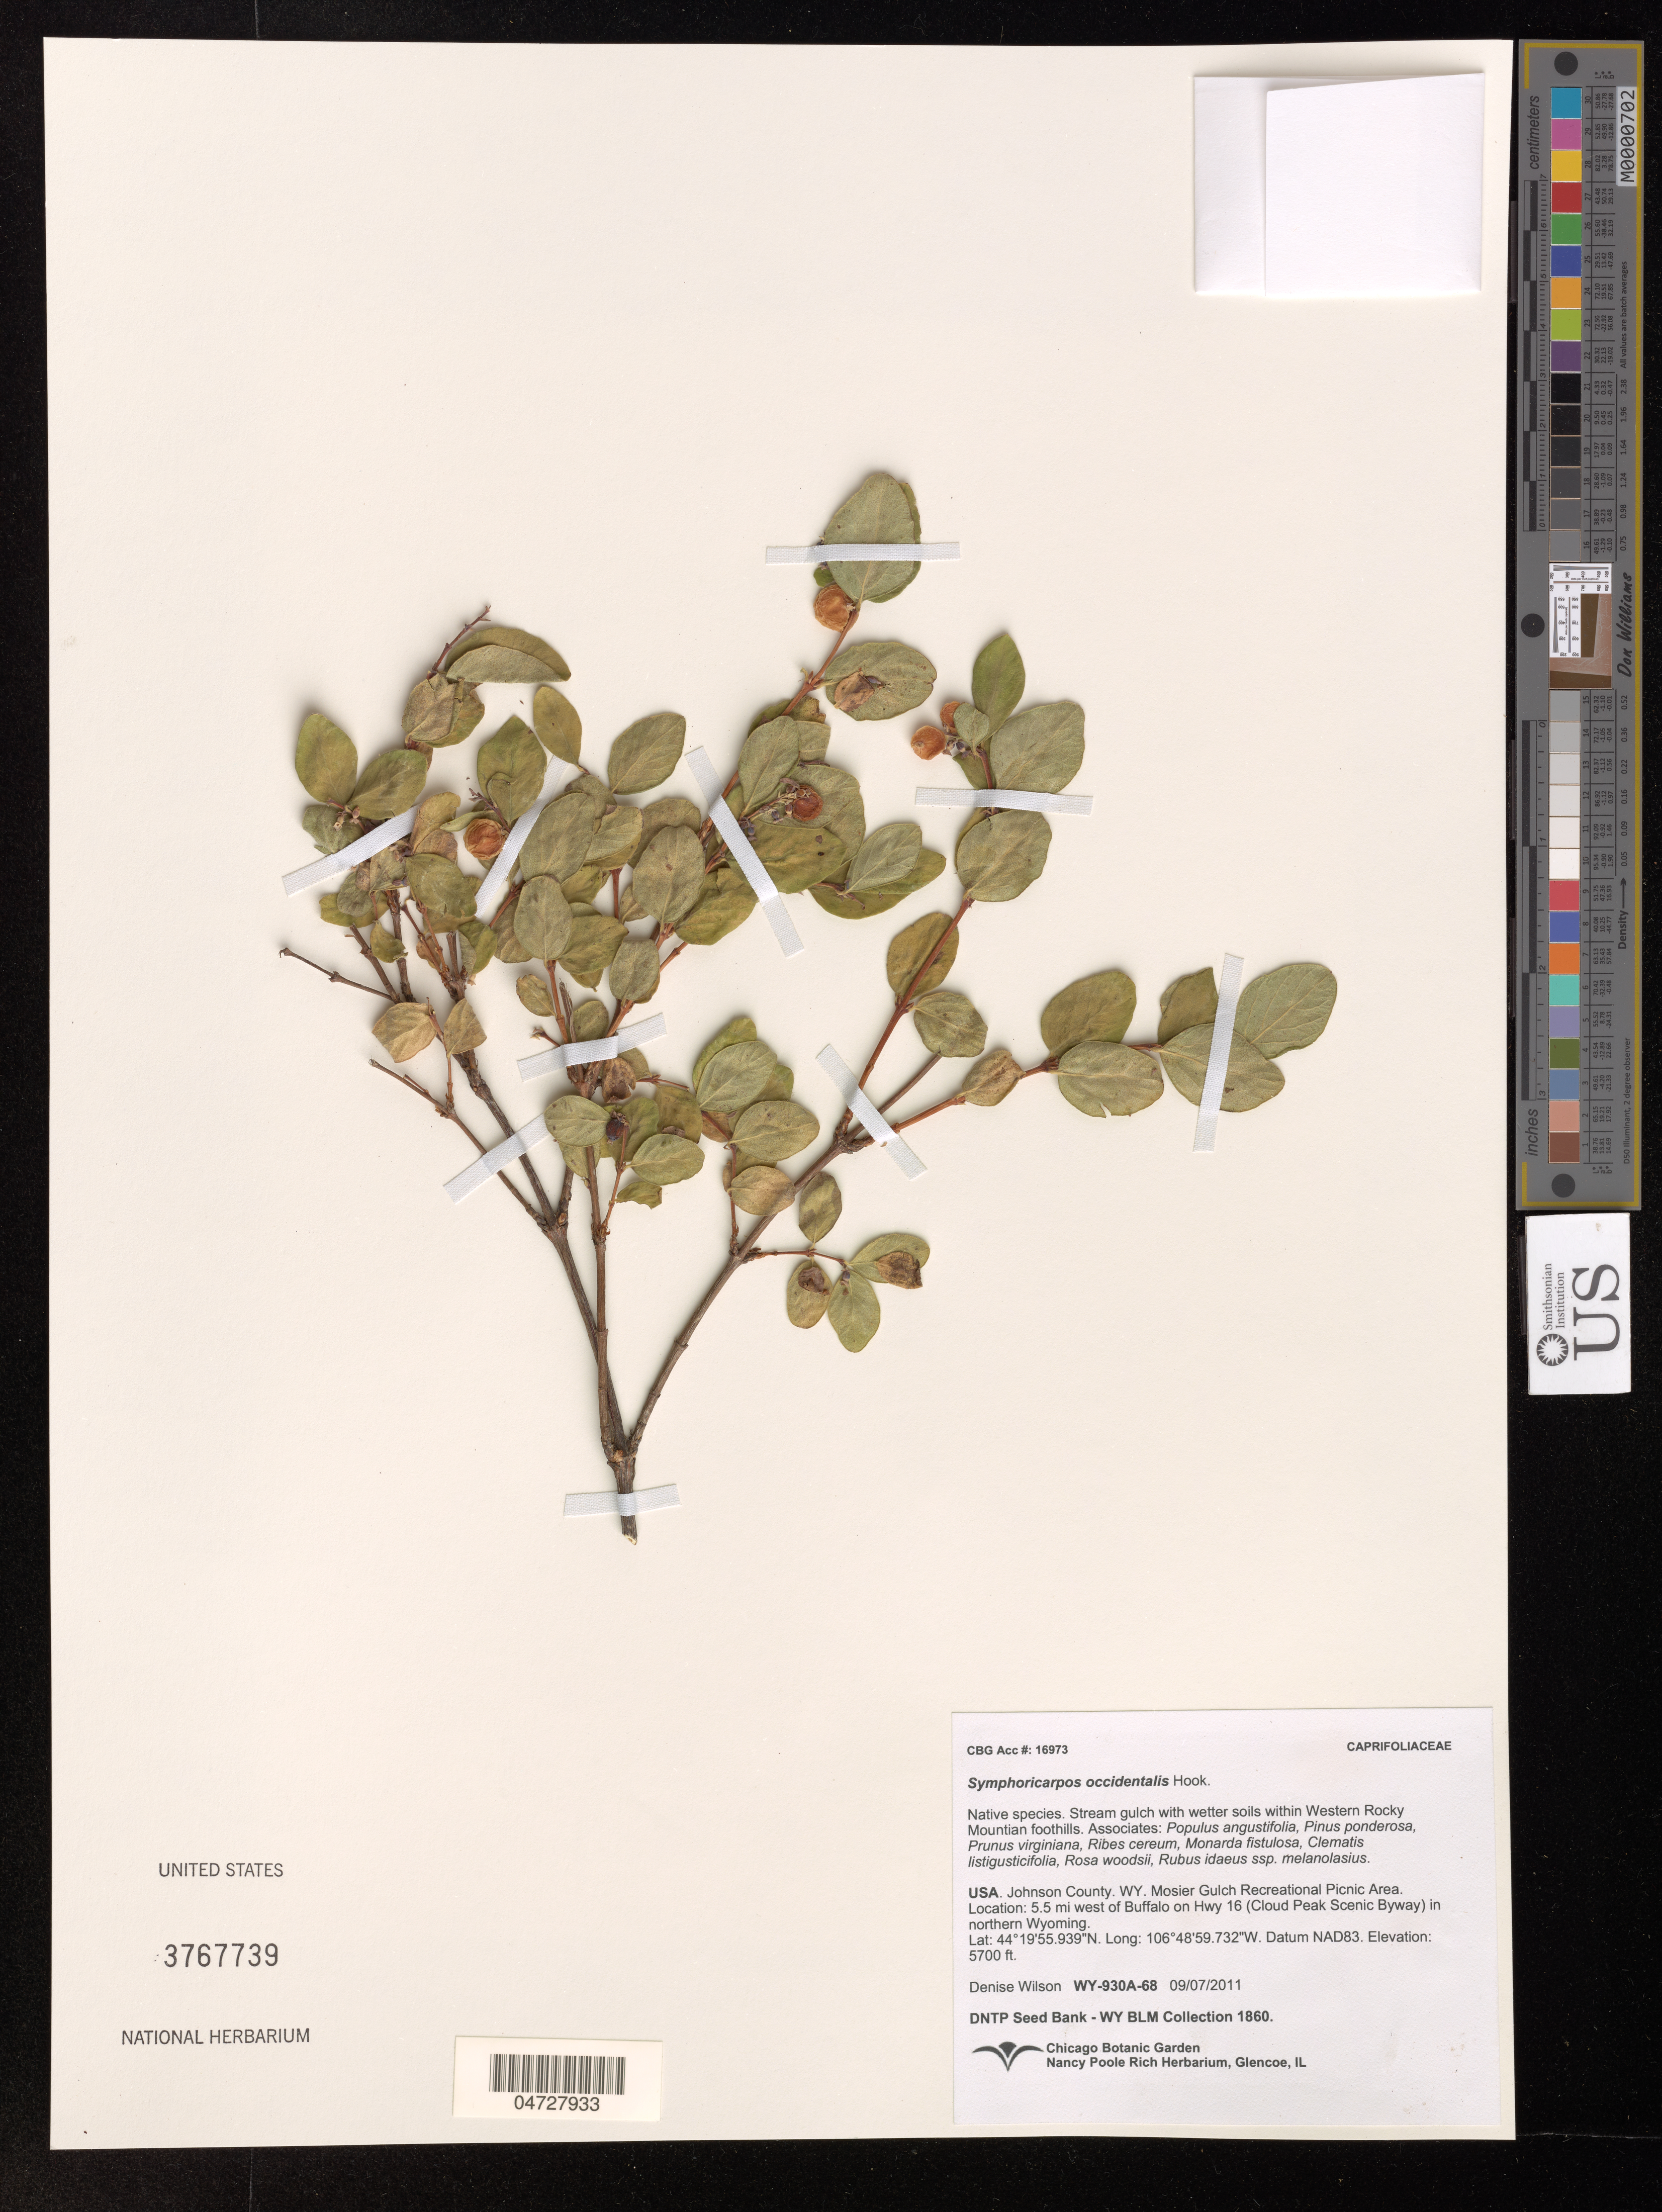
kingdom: Plantae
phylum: Tracheophyta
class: Magnoliopsida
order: Dipsacales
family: Caprifoliaceae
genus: Symphoricarpos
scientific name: Symphoricarpos occidentalis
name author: (R. Br.) Hook.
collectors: D. Wilson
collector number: WY-930A-68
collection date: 2011-09-07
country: United States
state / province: Wyoming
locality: Johnson County. Mosier Gulch Recreational Picnic Area. 5.5 mi west of Buffalo on Hwy 16 (Cloud Peak Scenic Byway) in norhtern Wyoming.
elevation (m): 1737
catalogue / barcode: US 3767739